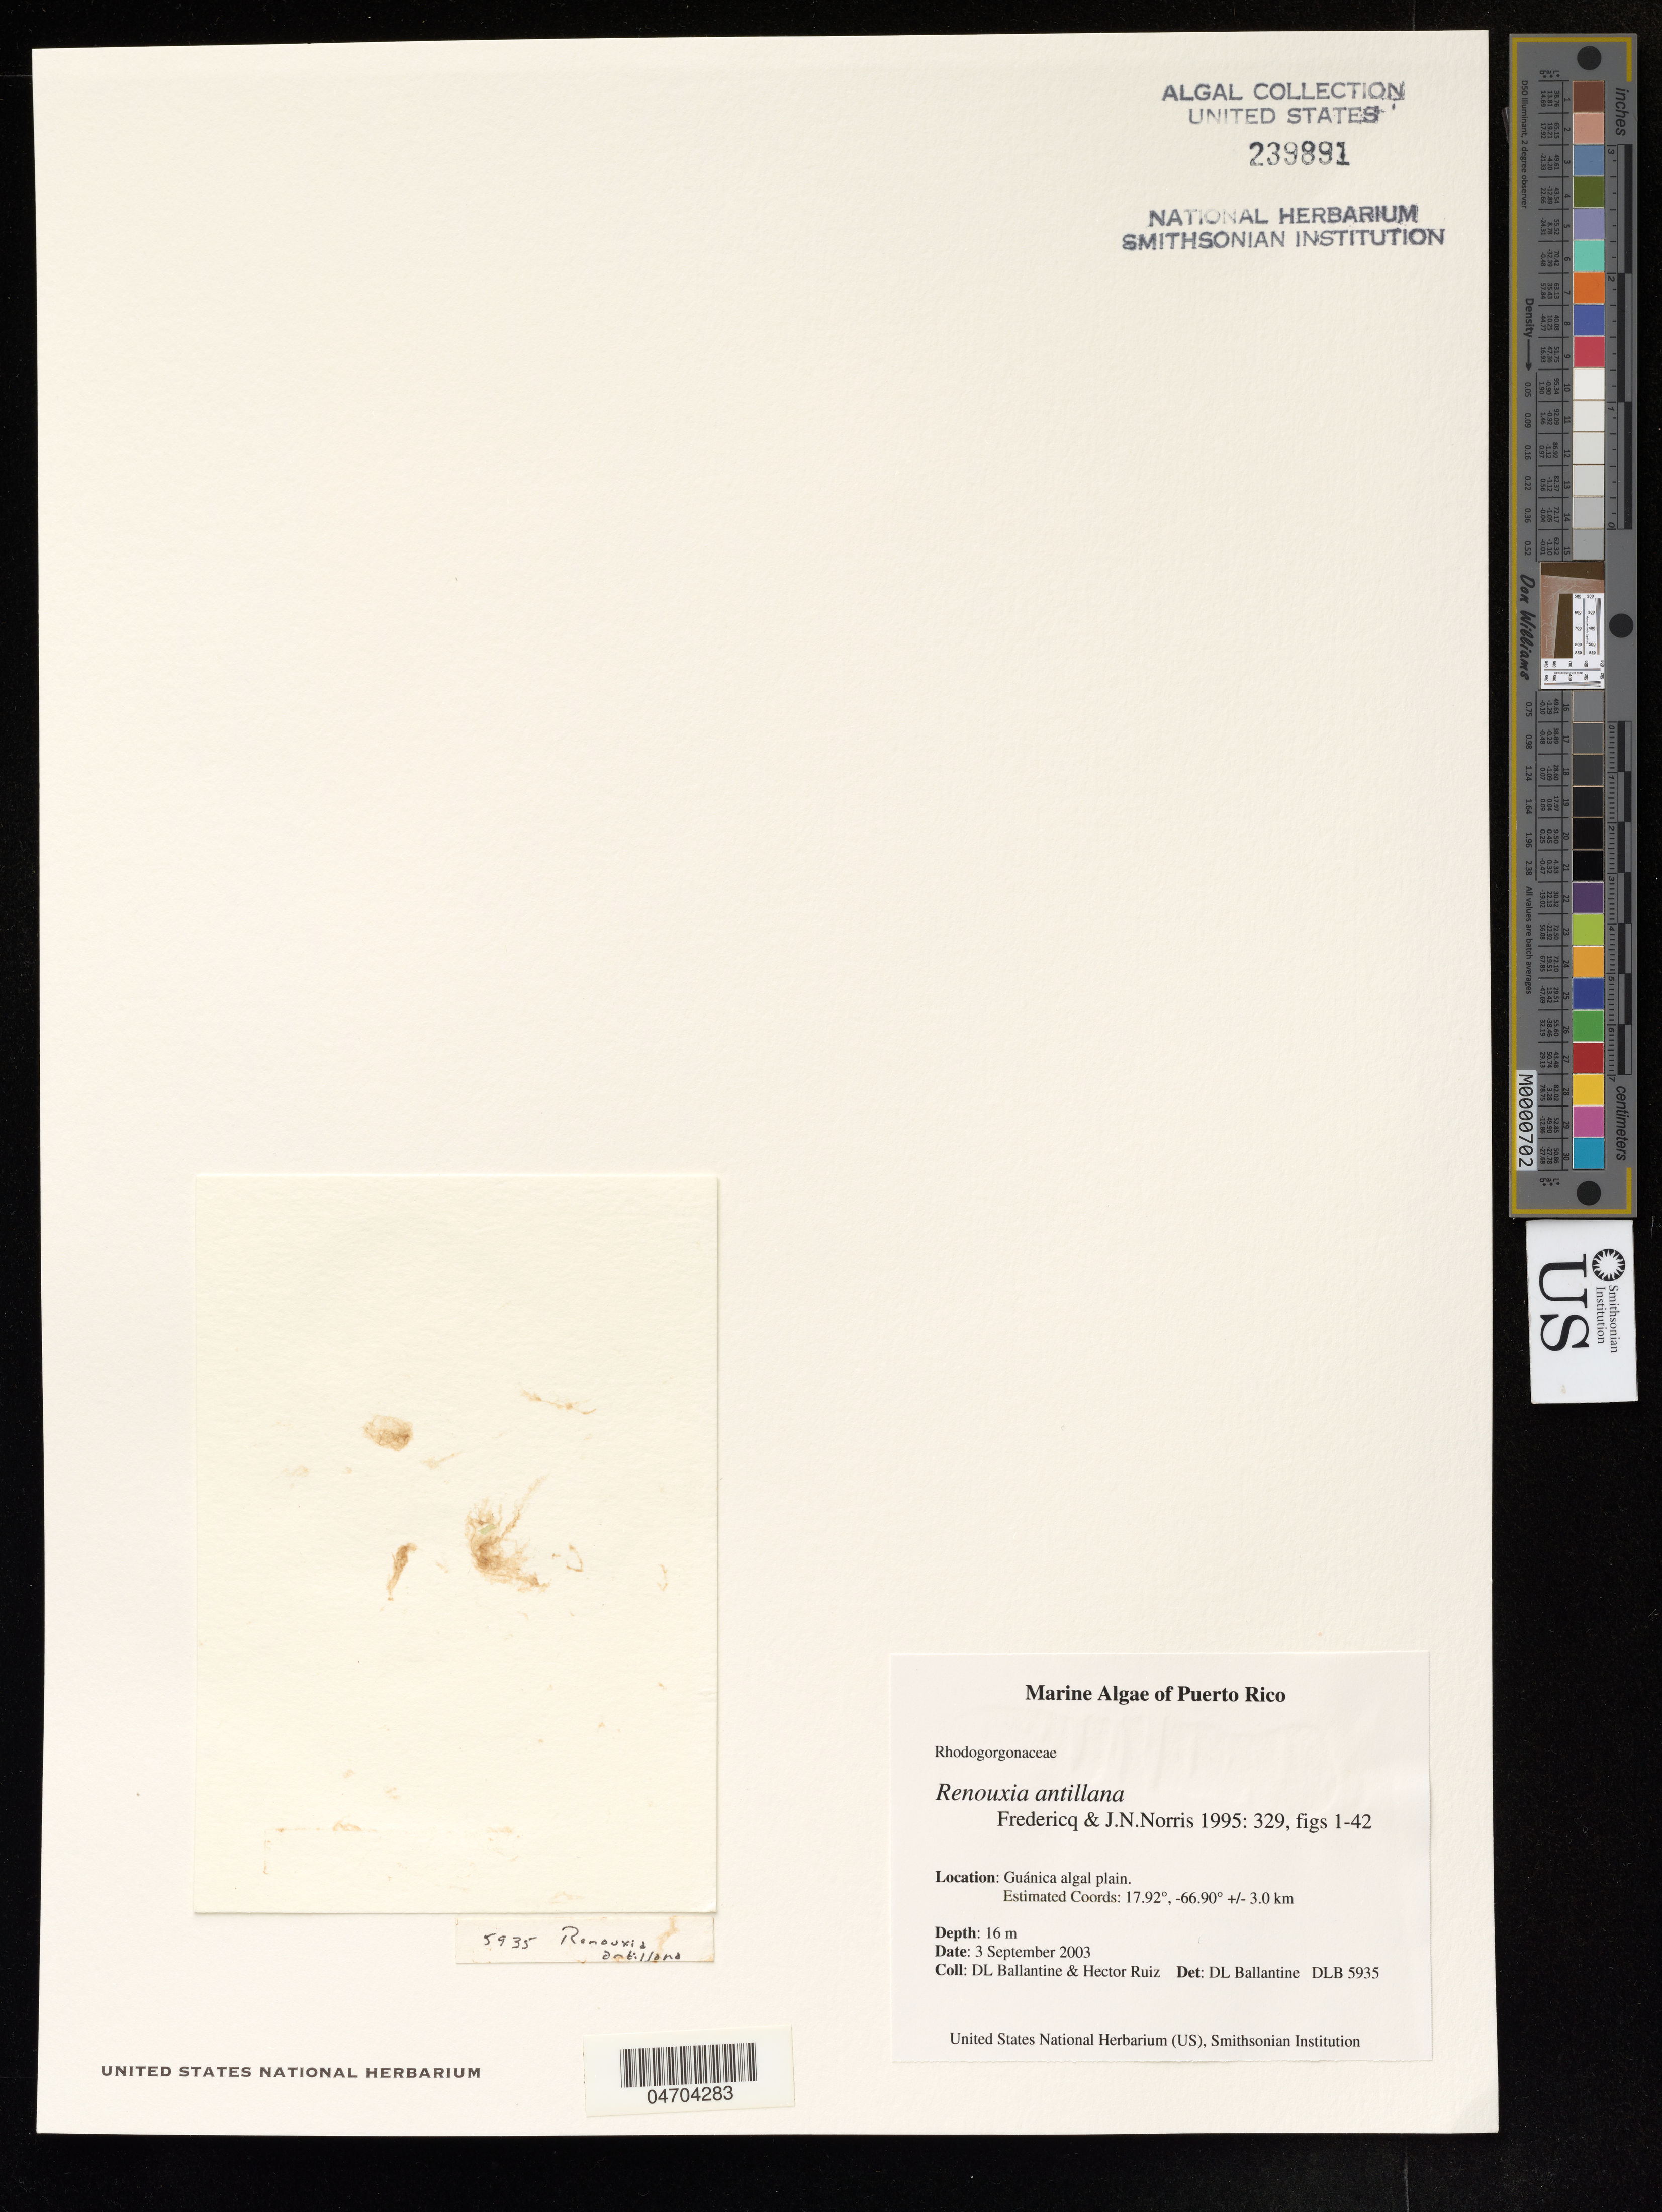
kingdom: Plantae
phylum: Rhodophyta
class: Florideophyceae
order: Rhodogorgonales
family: Rhodogorgonaceae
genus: Renouxia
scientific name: Renouxia antillana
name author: Fredericq & J.N. Norris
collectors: D. Ballantine & H. Ruiz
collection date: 2003-09-03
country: Puerto Rico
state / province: Guánica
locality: Algal plain.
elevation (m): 16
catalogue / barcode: US 239891